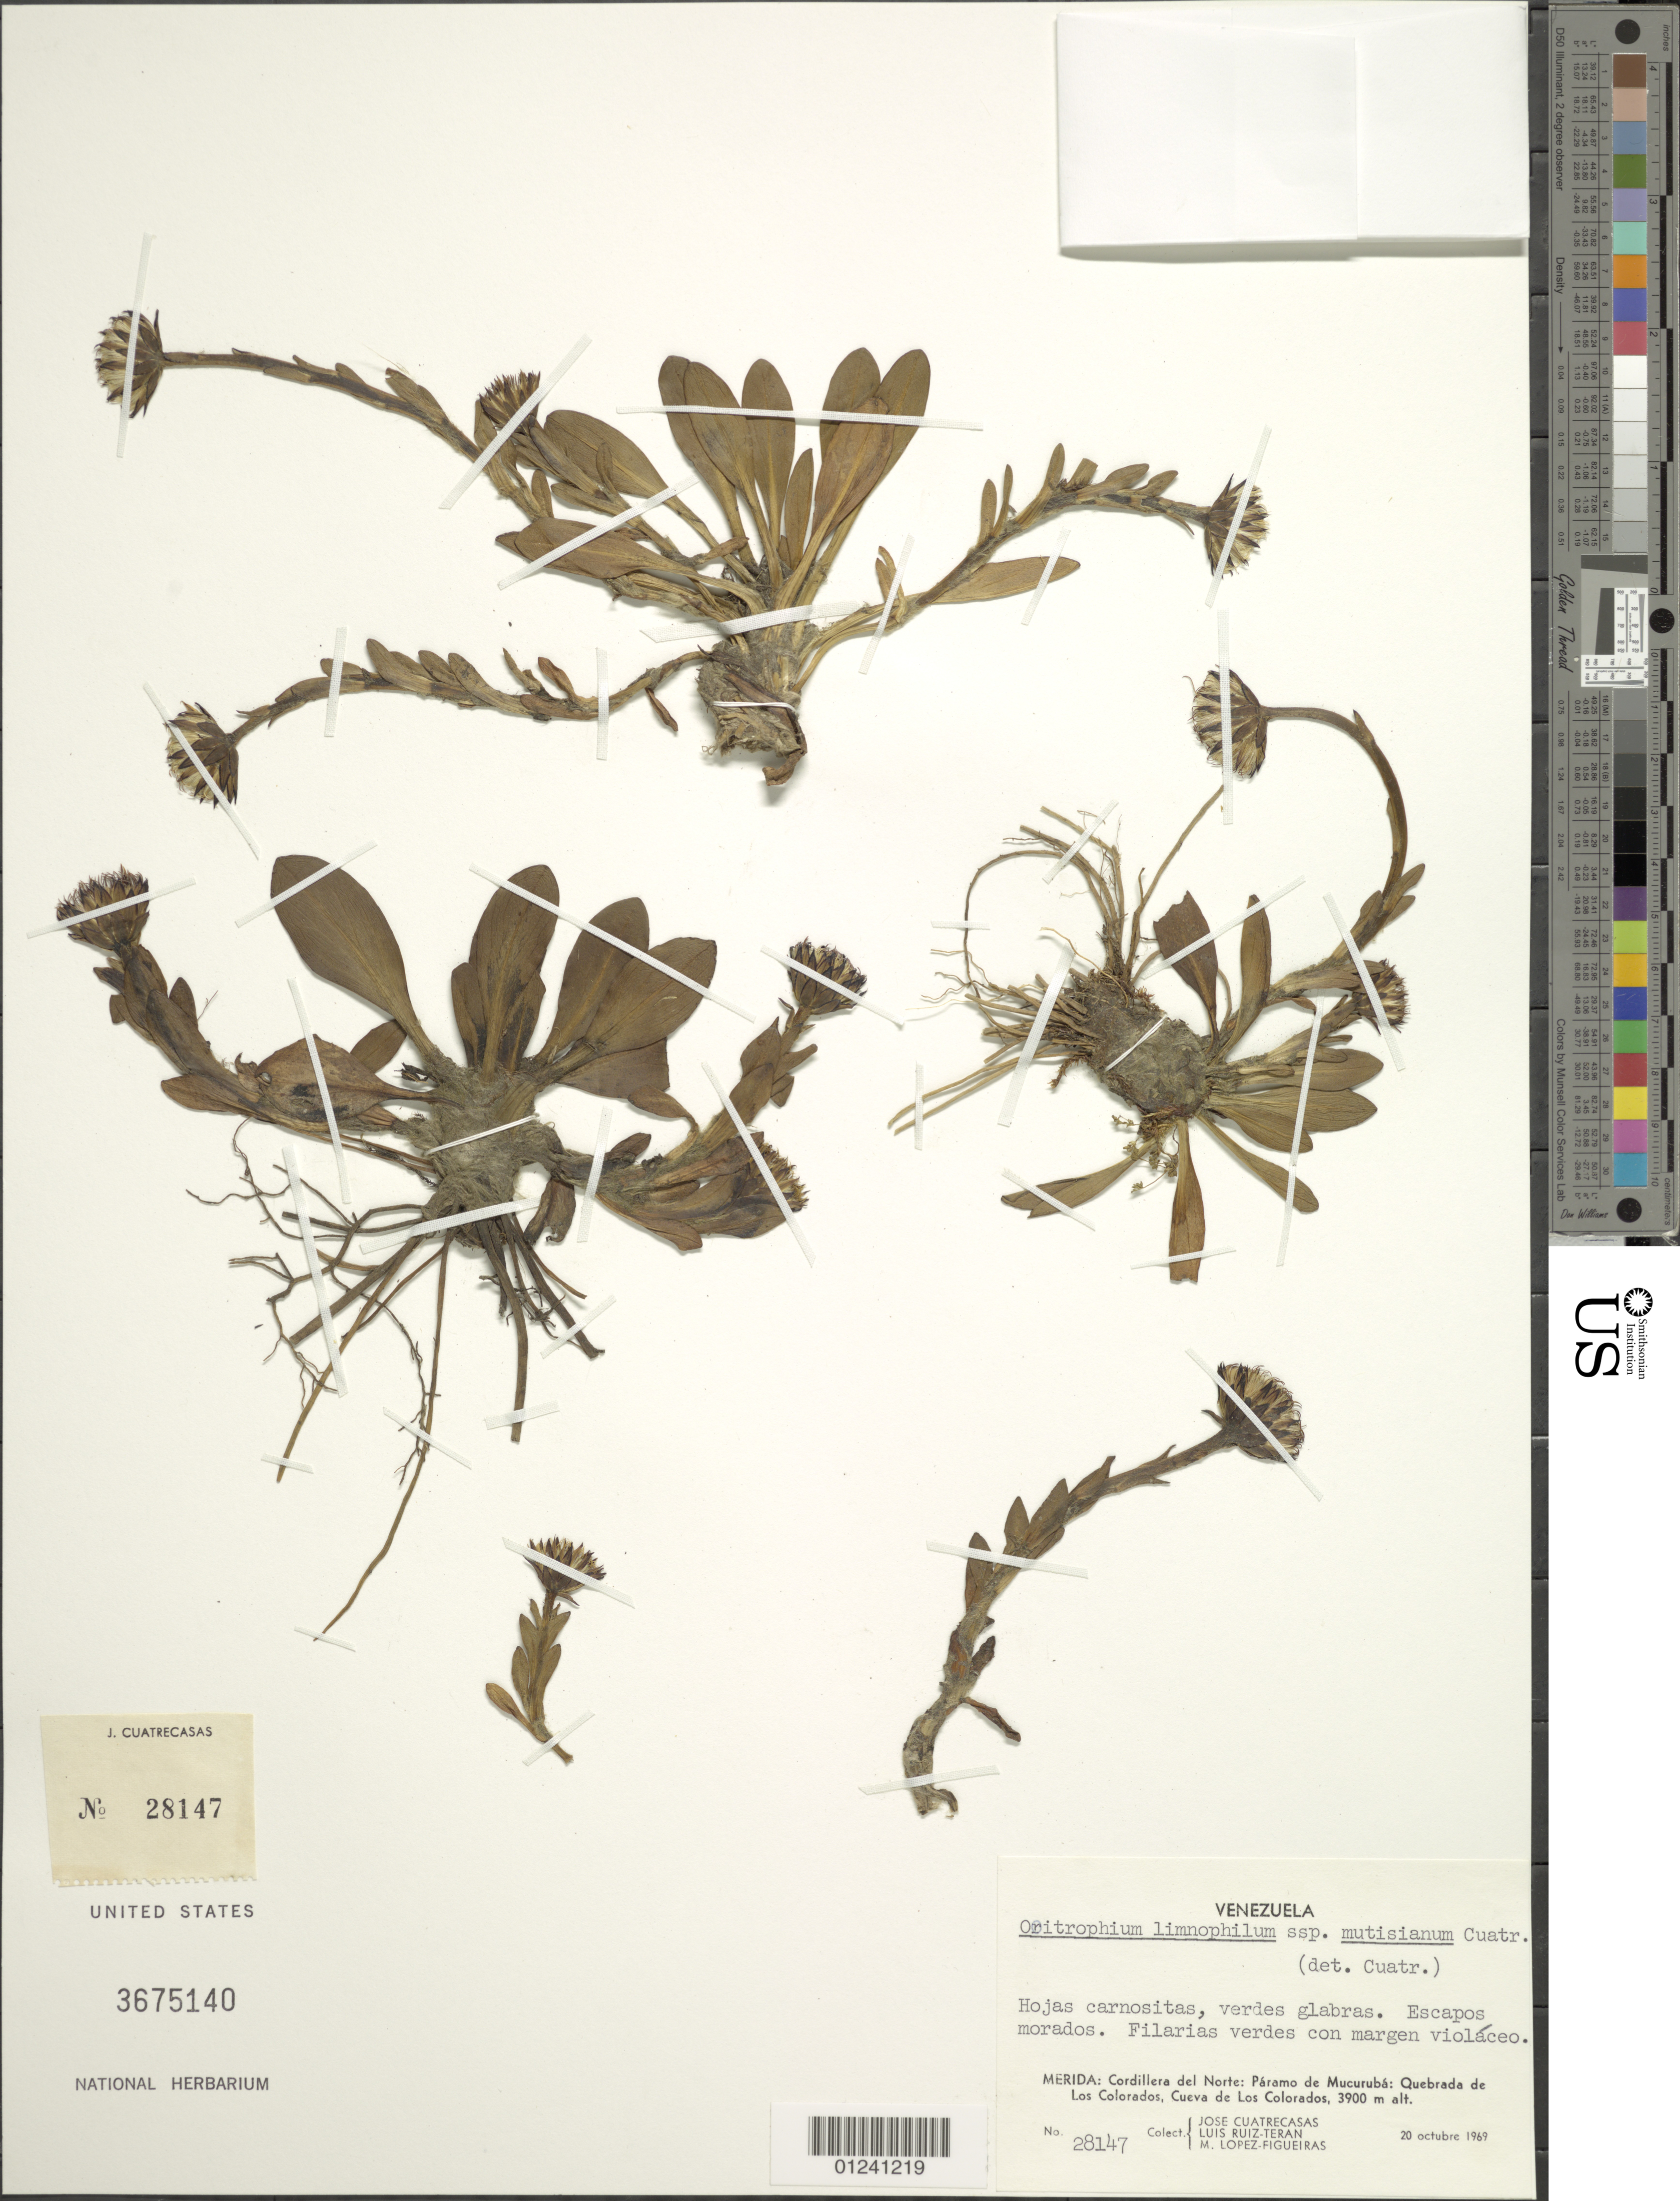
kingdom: Plantae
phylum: Tracheophyta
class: Magnoliopsida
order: Asterales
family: Asteraceae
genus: Oritrophium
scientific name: Oritrophium limnophilum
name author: (Sch. Bip.) Cuatrec.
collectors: J. Cuatrecasas, L. E. Ruíz-Terán & M. Figueras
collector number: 28147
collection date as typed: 20-Oct-69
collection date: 1969-10-20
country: Venezuela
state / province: Mérida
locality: Cordillera del Norte: Par. de Mucuruba: Quebrada de Los Colorados, Cueva de Los Colorados.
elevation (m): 3900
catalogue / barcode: US 3675140